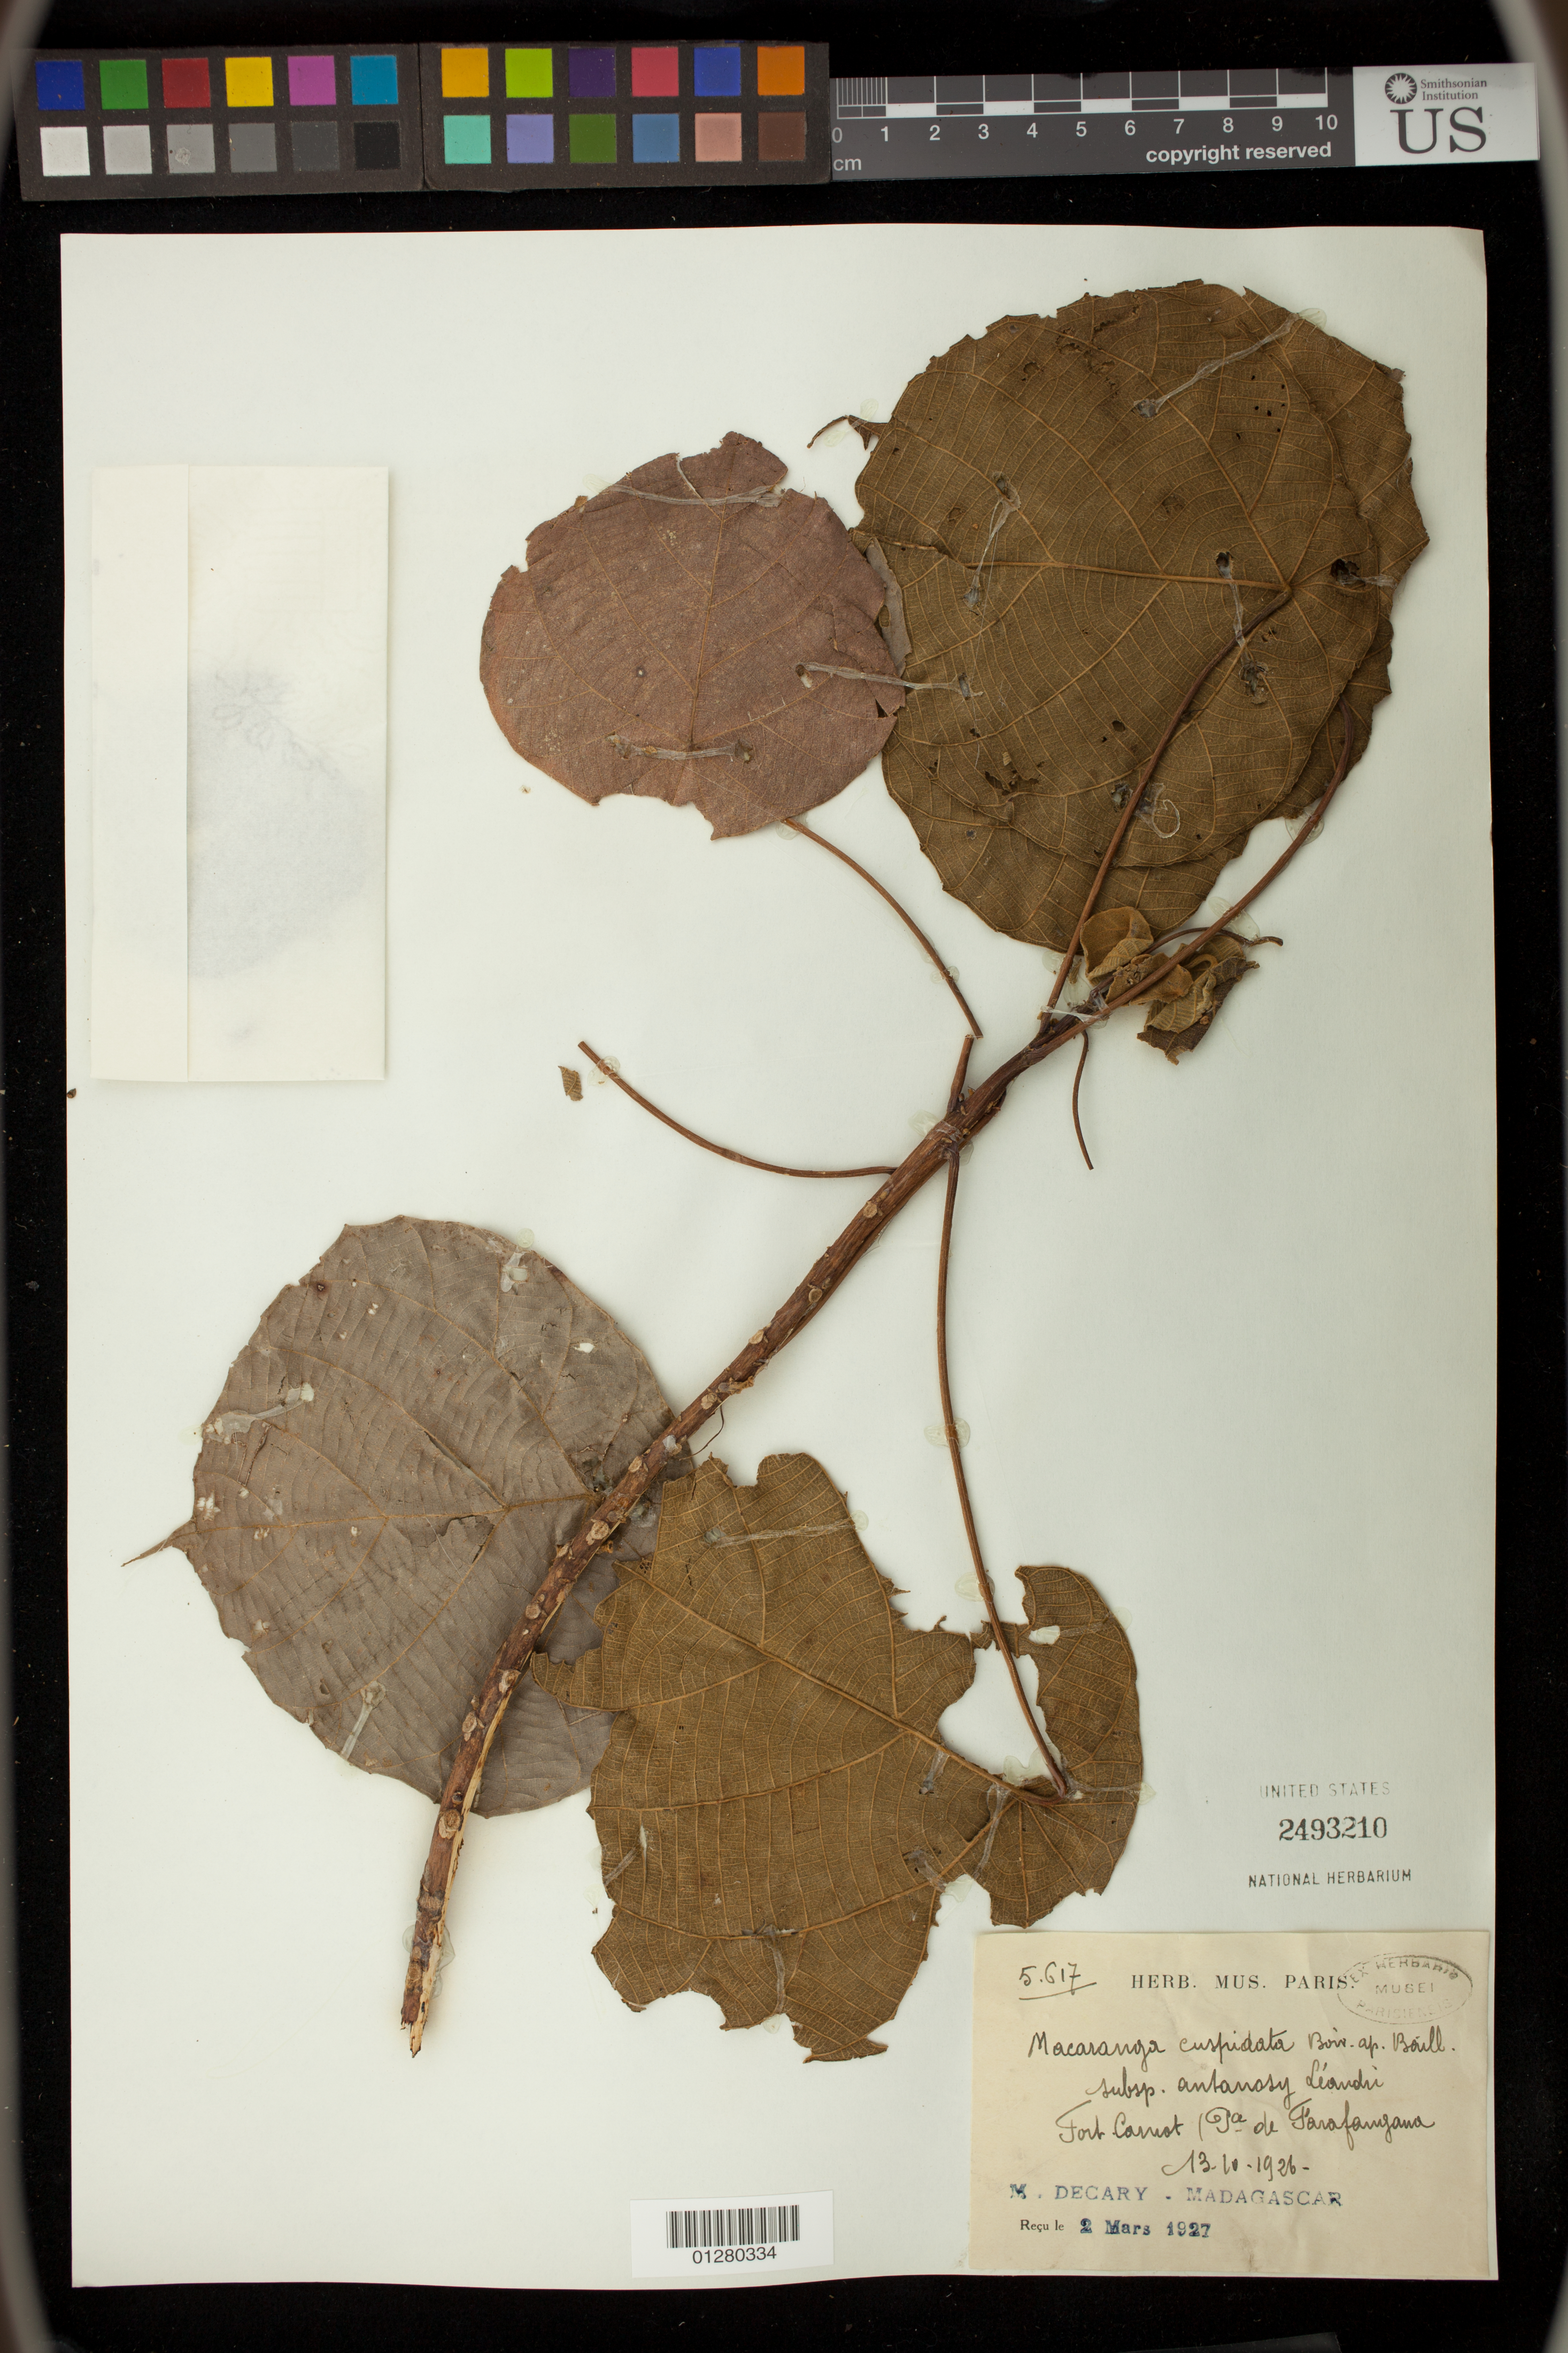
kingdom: Plantae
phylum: Tracheophyta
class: Magnoliopsida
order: Malpighiales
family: Euphorbiaceae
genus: Macaranga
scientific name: Macaranga cuspidata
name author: Boivin ex Baill.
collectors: M. Decary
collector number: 5617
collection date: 1926-10-13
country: Madagascar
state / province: Vatovavy Fitovinany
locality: Fort Carnot, Pa de Farafangana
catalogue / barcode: US 2493210